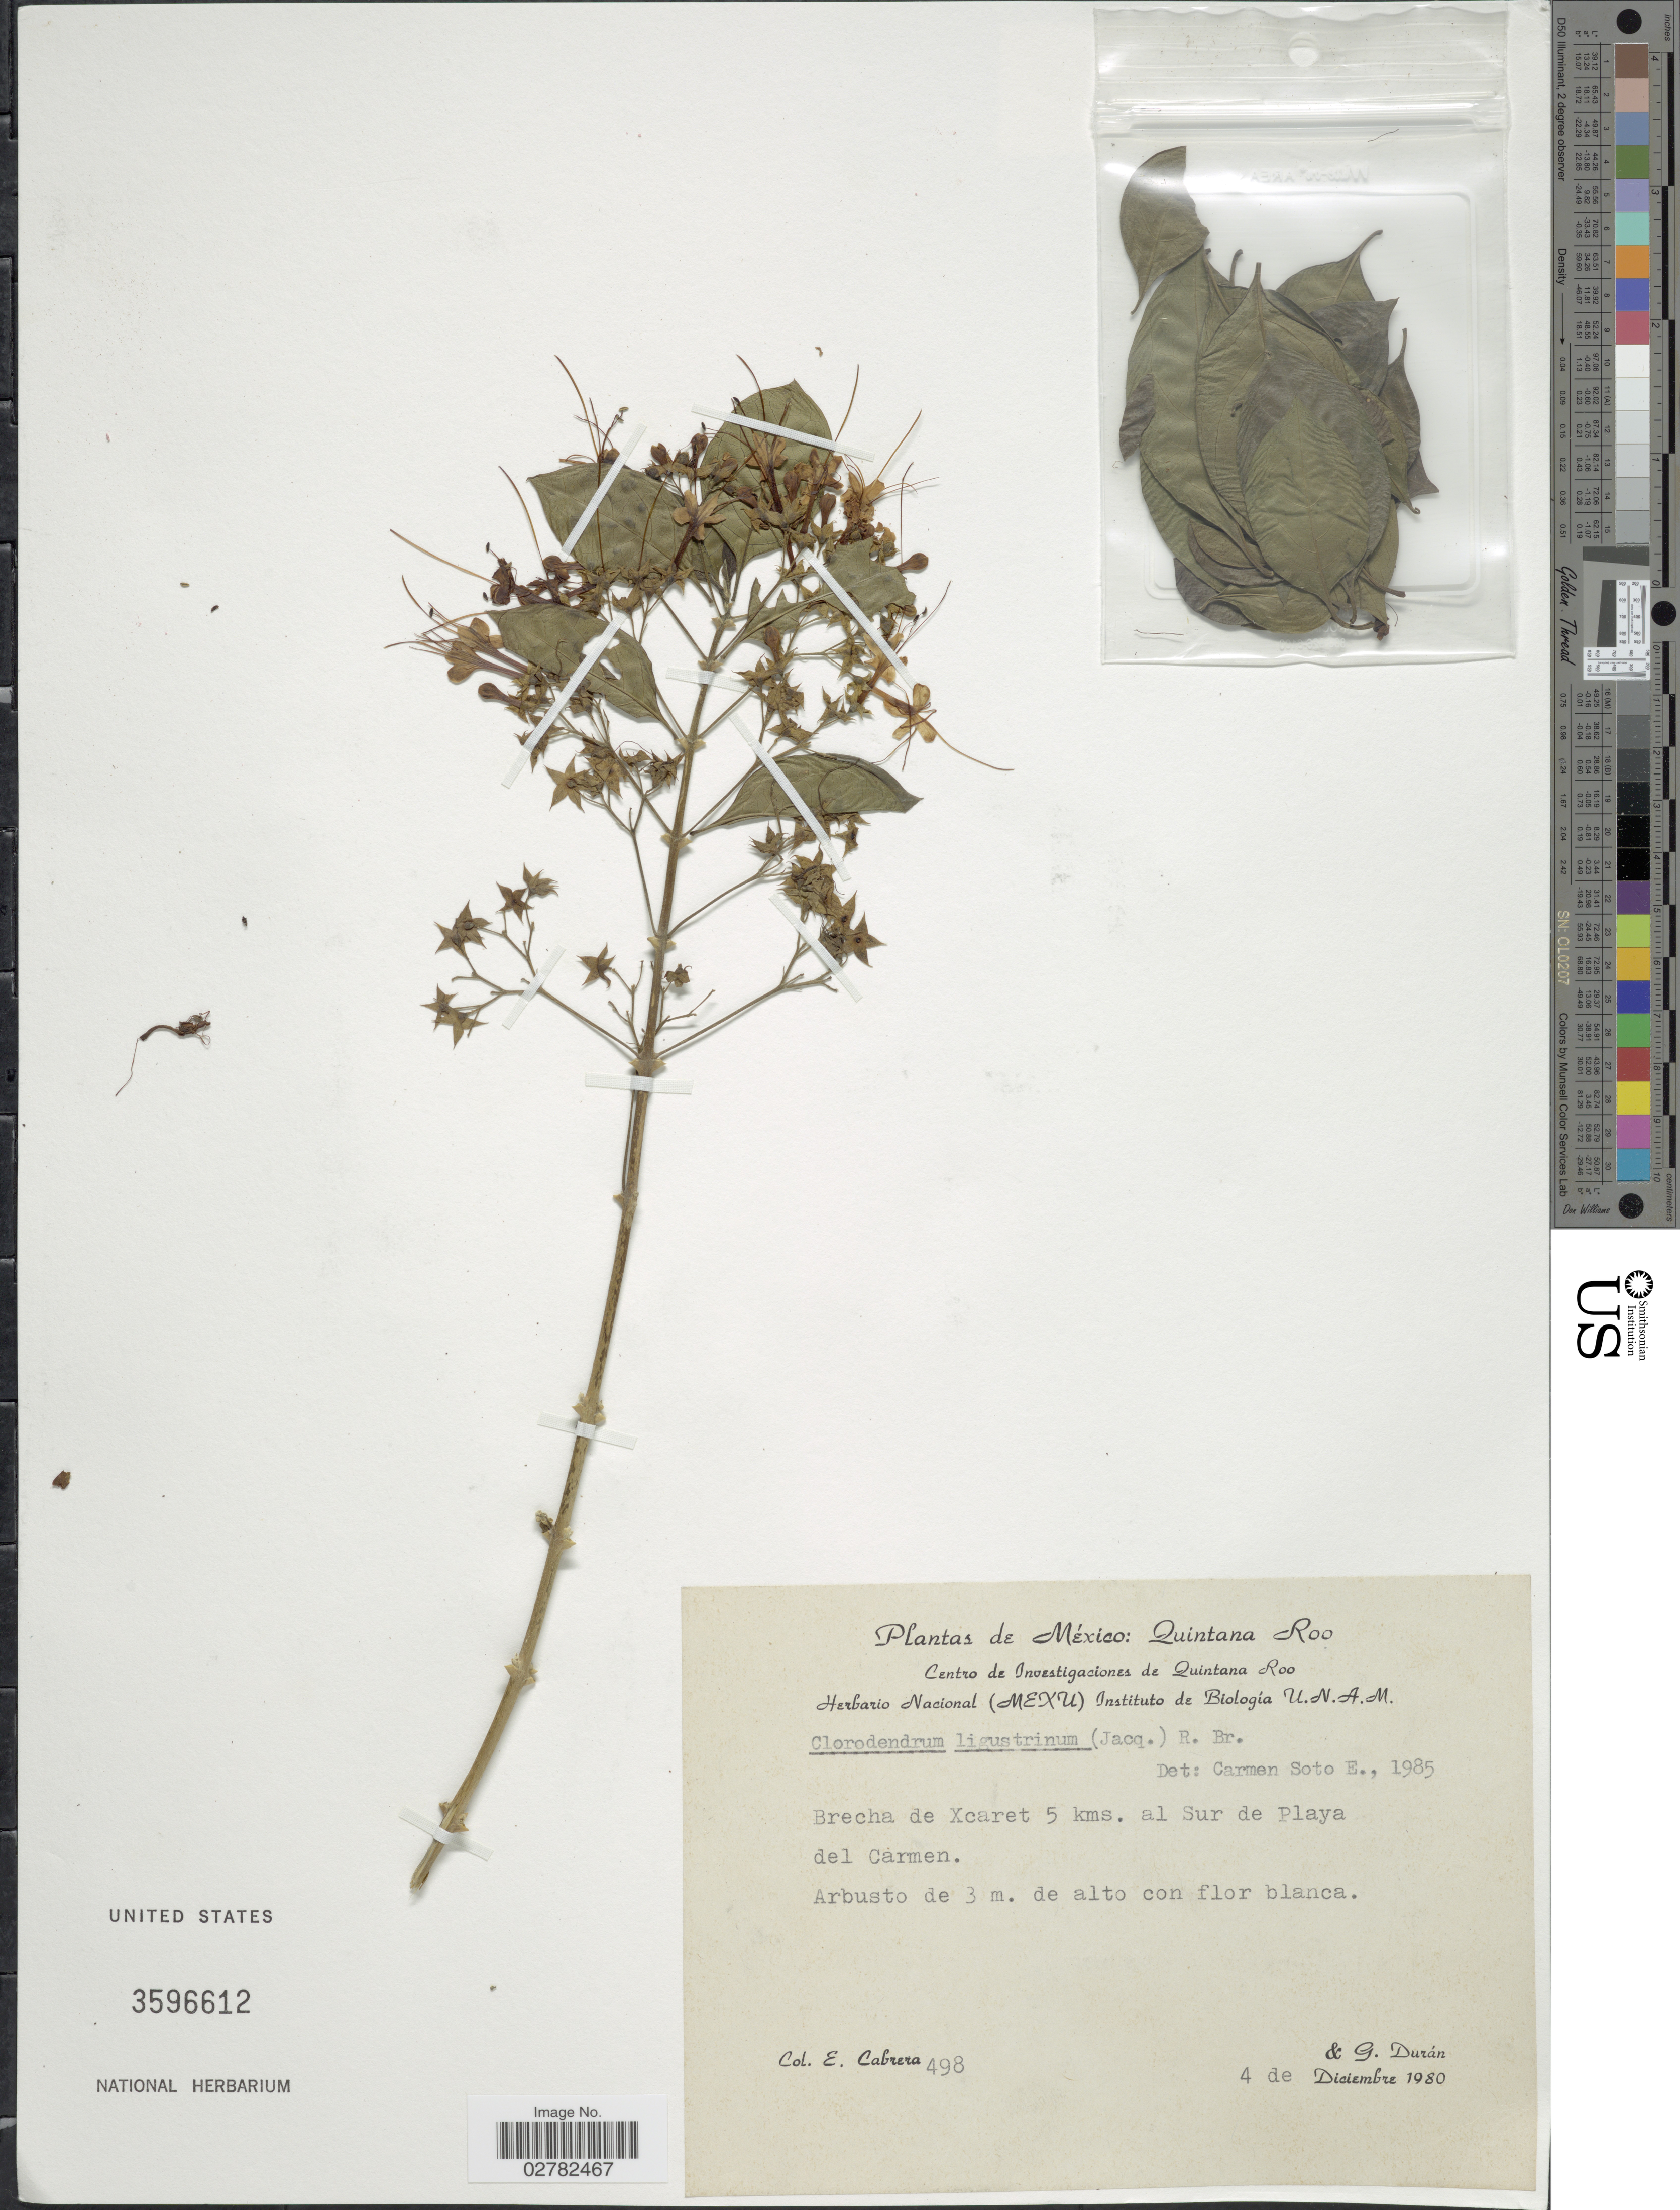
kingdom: Plantae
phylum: Tracheophyta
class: Magnoliopsida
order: Lamiales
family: Lamiaceae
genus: Clerodendrum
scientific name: Clerodendrum ligustrinum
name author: (Jacq.) R. Br.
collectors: E. Cabrera & G. Durán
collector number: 498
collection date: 1980-12-04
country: Mexico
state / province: Quintana Roo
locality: Brecha de Xcaret 5 kms. al Sur de Playa del Carmen.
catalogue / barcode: US 3596612